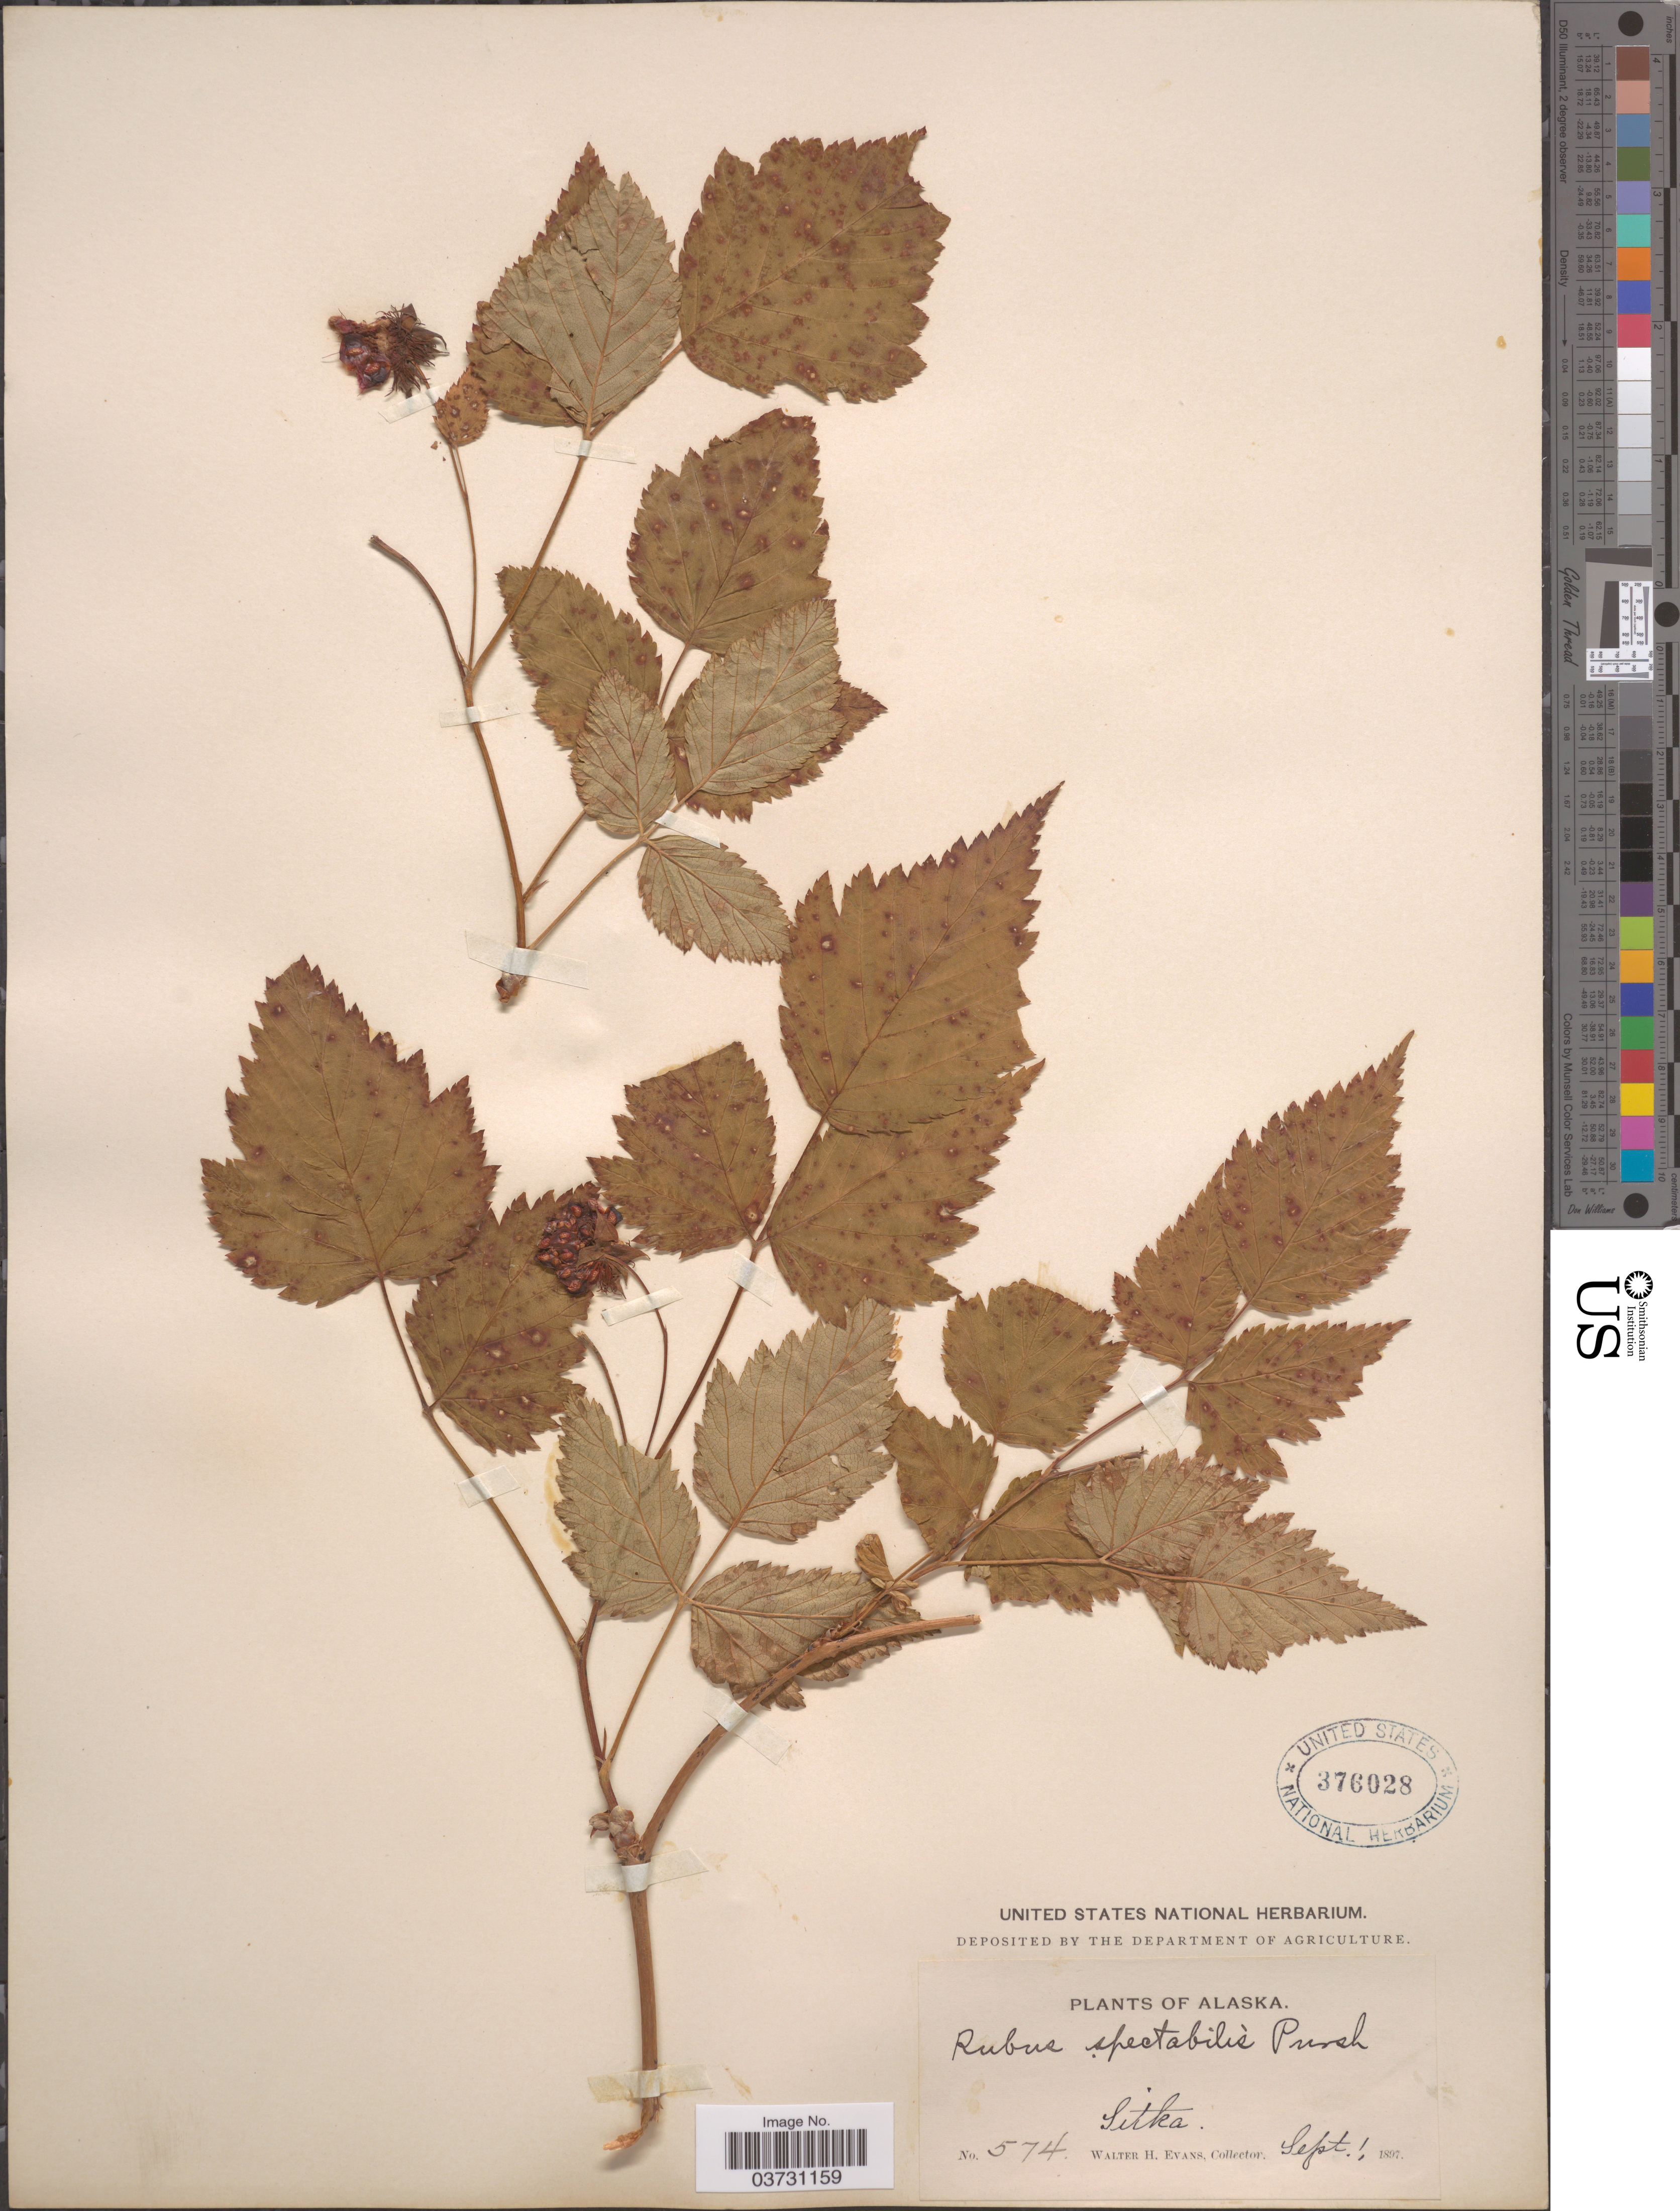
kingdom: Plantae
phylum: Tracheophyta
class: Magnoliopsida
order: Rosales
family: Rosaceae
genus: Rubus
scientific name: Rubus spectabilis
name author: Pursh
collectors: W. H. Evans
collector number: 574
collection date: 1897-09-01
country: United States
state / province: Alaska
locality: Sitka.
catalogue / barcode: US 376028